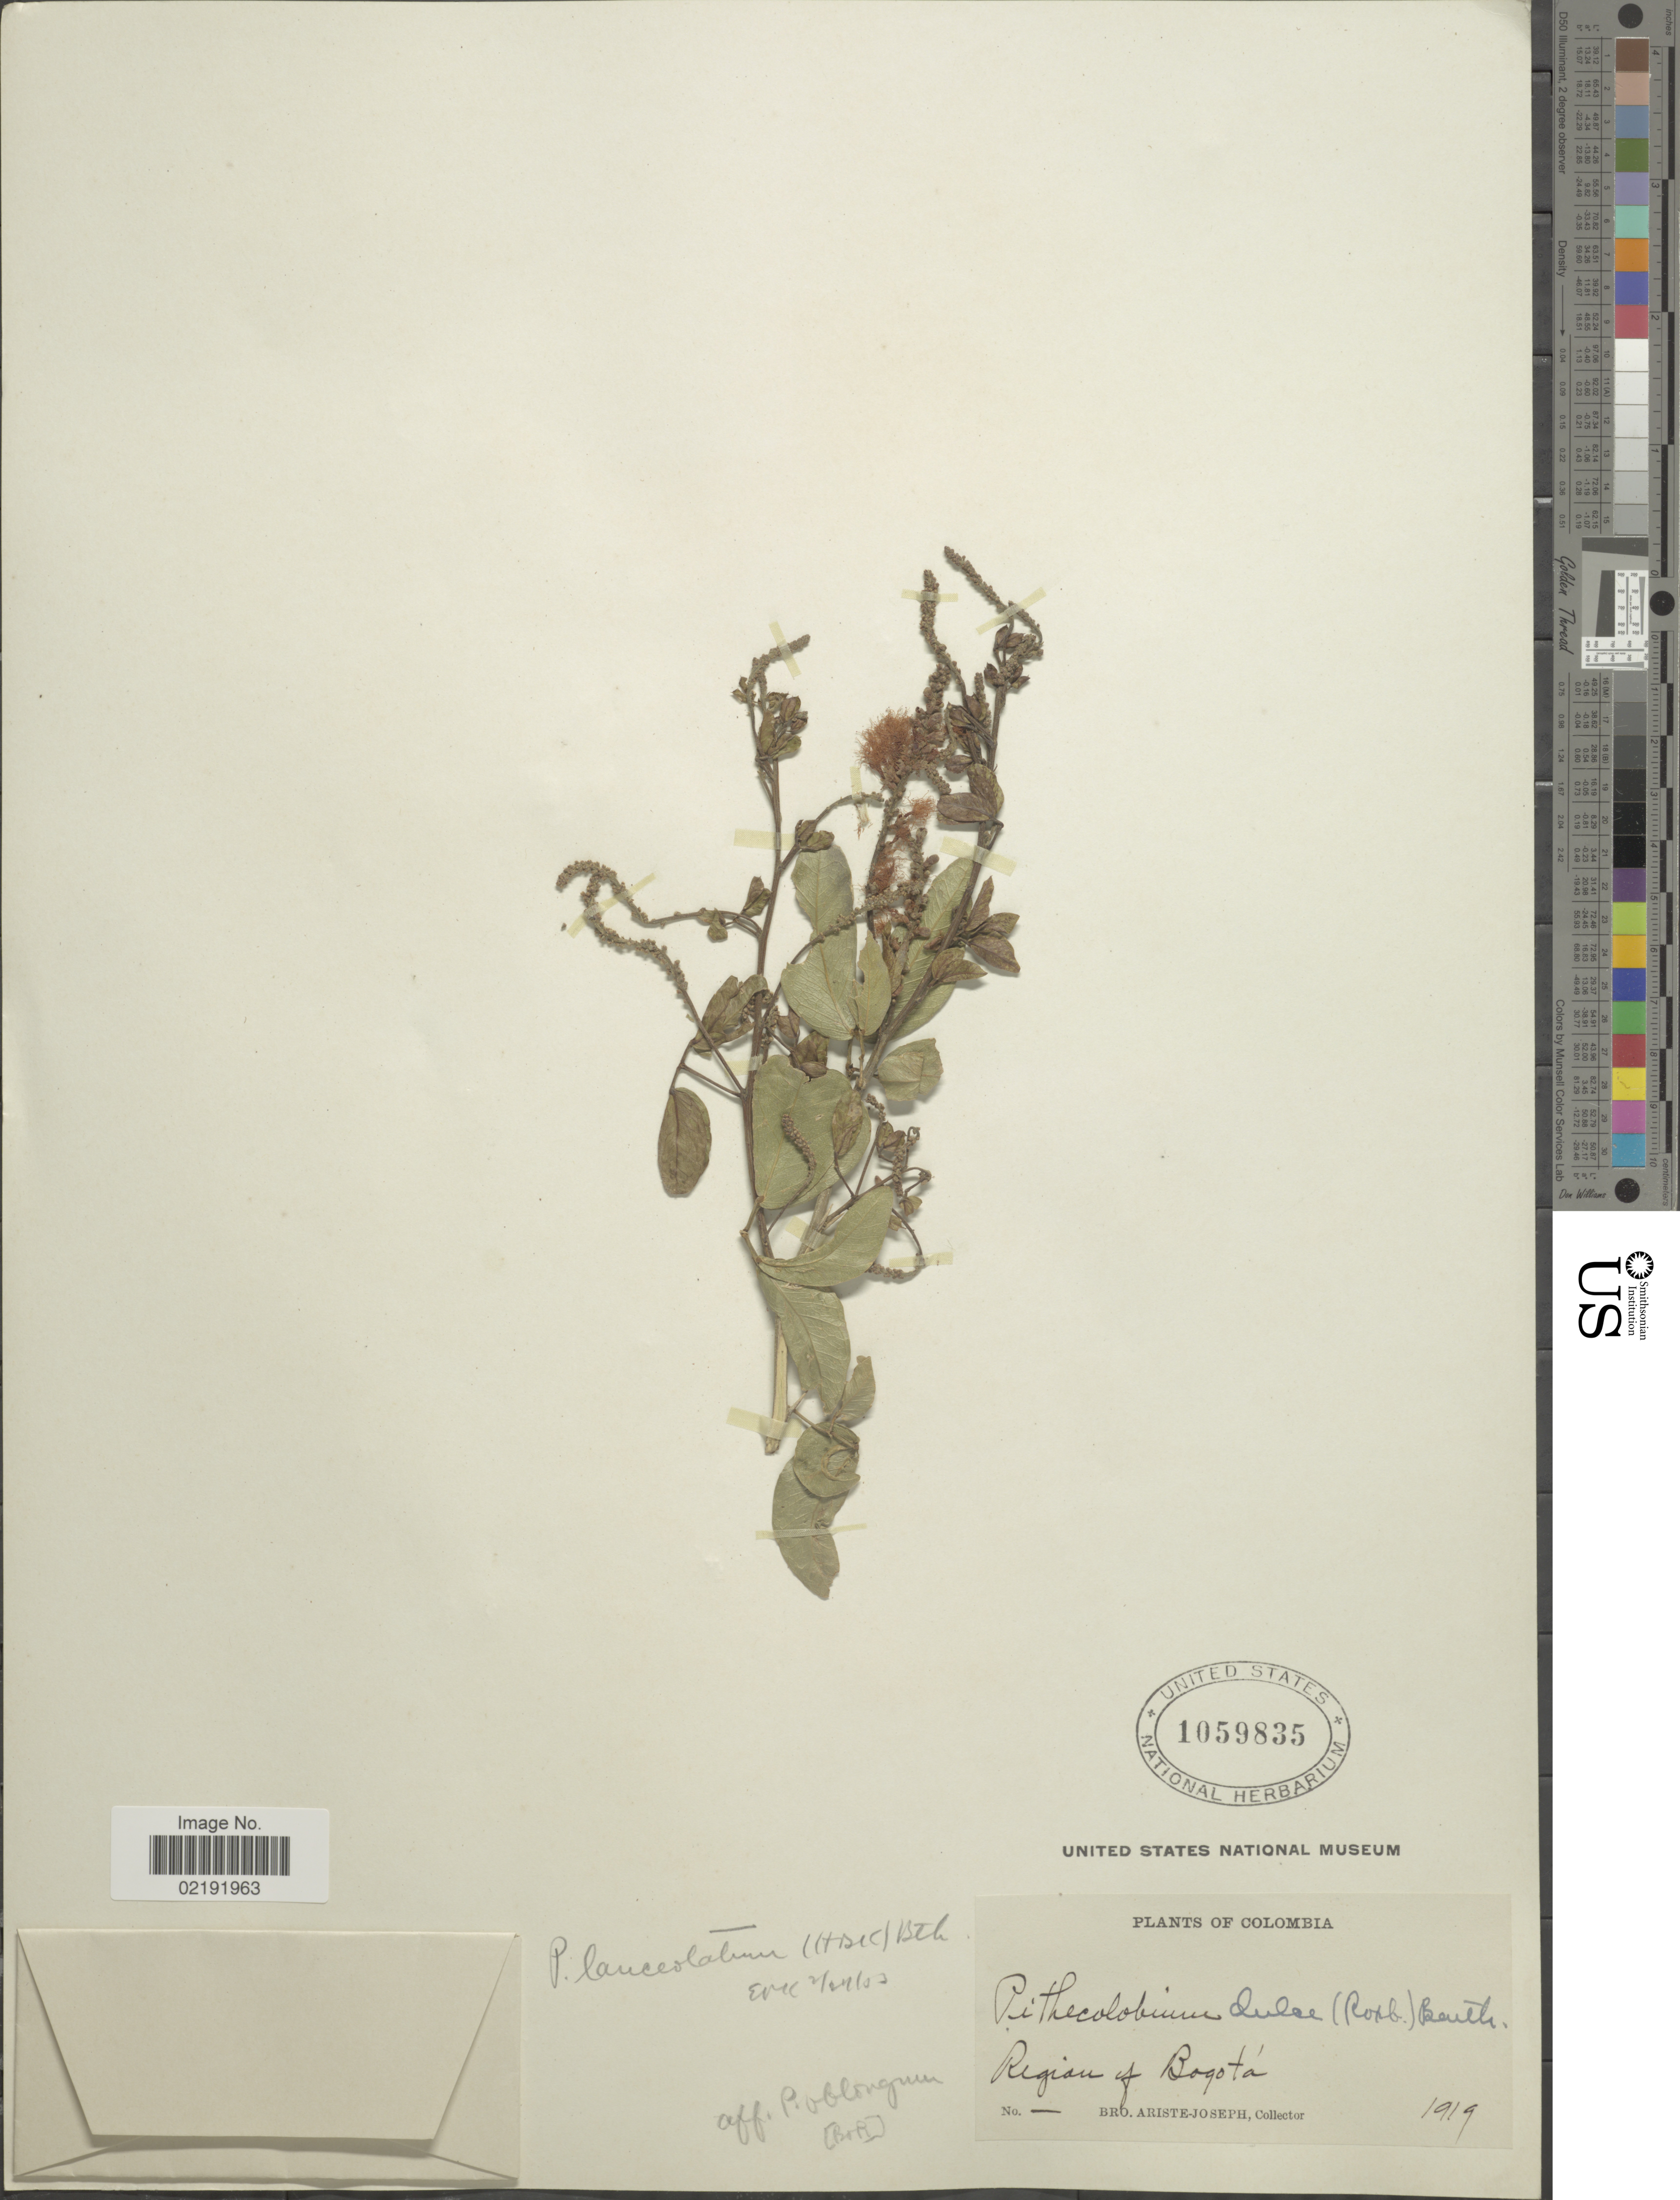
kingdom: Plantae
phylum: Tracheophyta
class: Magnoliopsida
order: Fabales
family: Fabaceae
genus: Pithecellobium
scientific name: Pithecellobium lanceolatum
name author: (Humb. & Bonpl. ex Willd.) Benth.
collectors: Bro. Ariste-Joseph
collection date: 1919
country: Colombia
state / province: Bogota D.C.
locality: Region of Bogotá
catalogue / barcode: US 1059835